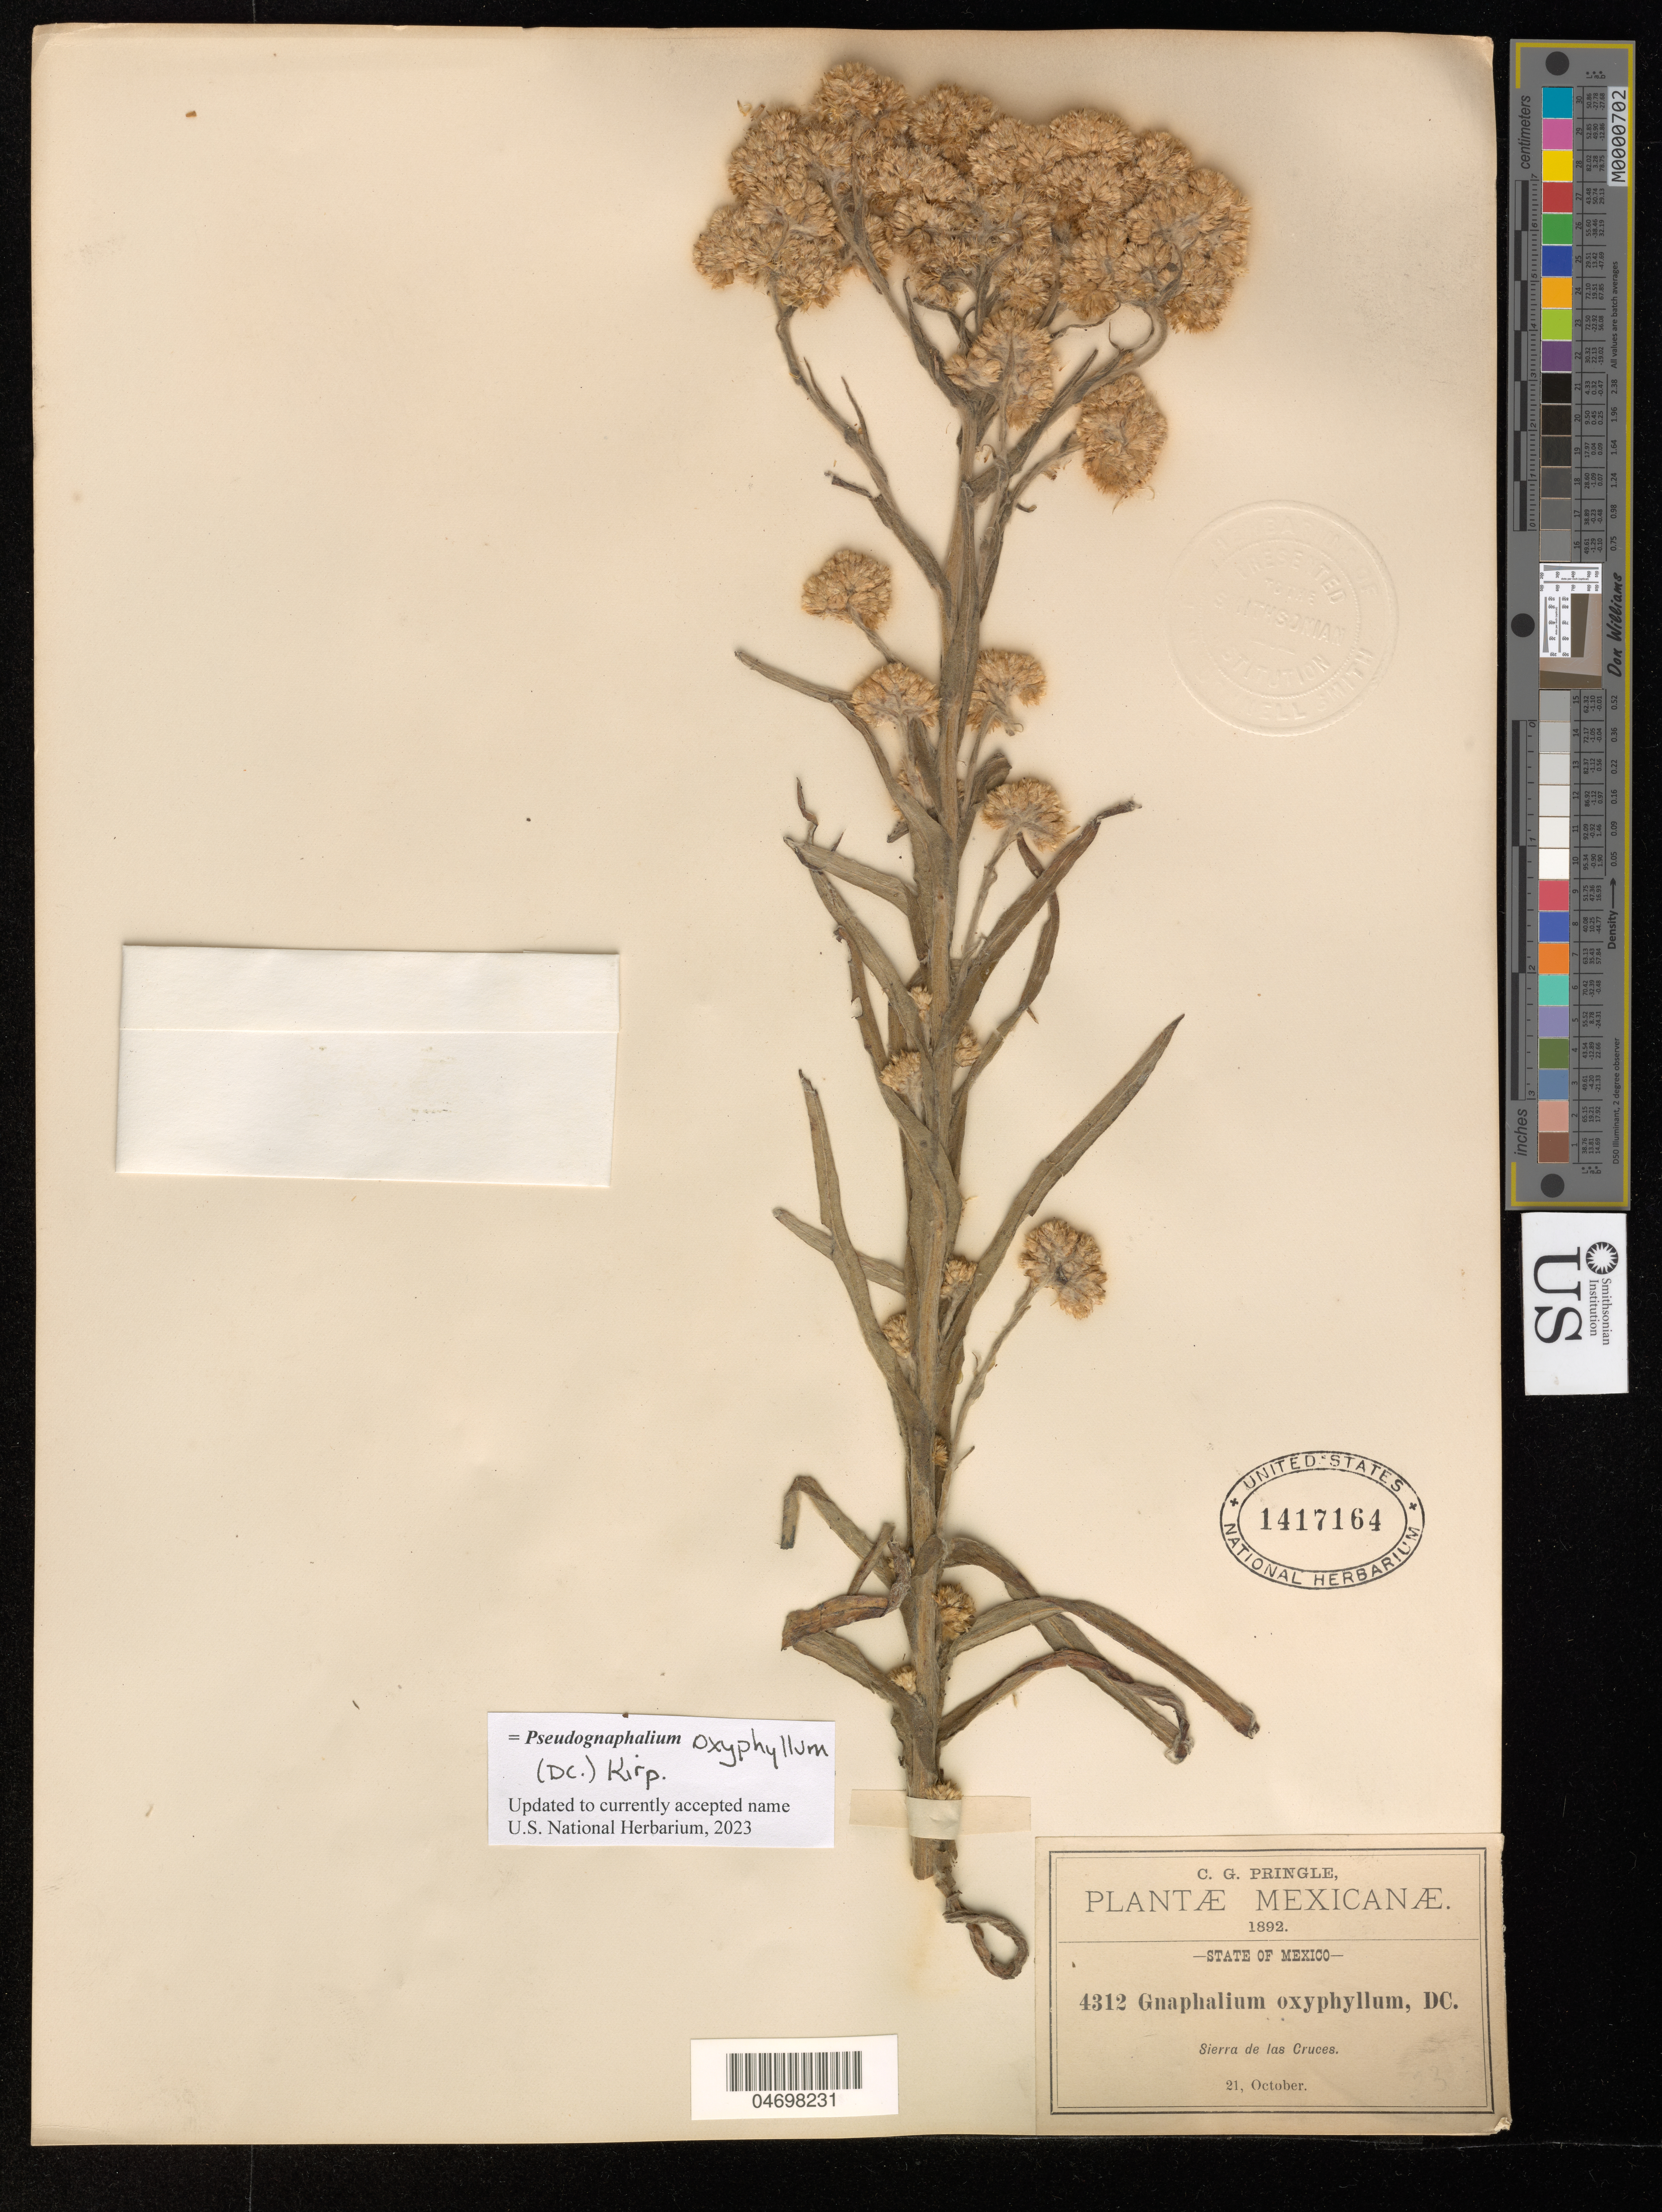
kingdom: Plantae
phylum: Tracheophyta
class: Magnoliopsida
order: Asterales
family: Asteraceae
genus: Pseudognaphalium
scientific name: Pseudognaphalium oxyphyllum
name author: (DC.) Kirp.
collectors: C. G. Pringle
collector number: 4312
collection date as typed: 21 Oct 1892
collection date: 1892-10-21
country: Mexico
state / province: México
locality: Sierra de Las Cruces.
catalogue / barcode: US 1417164